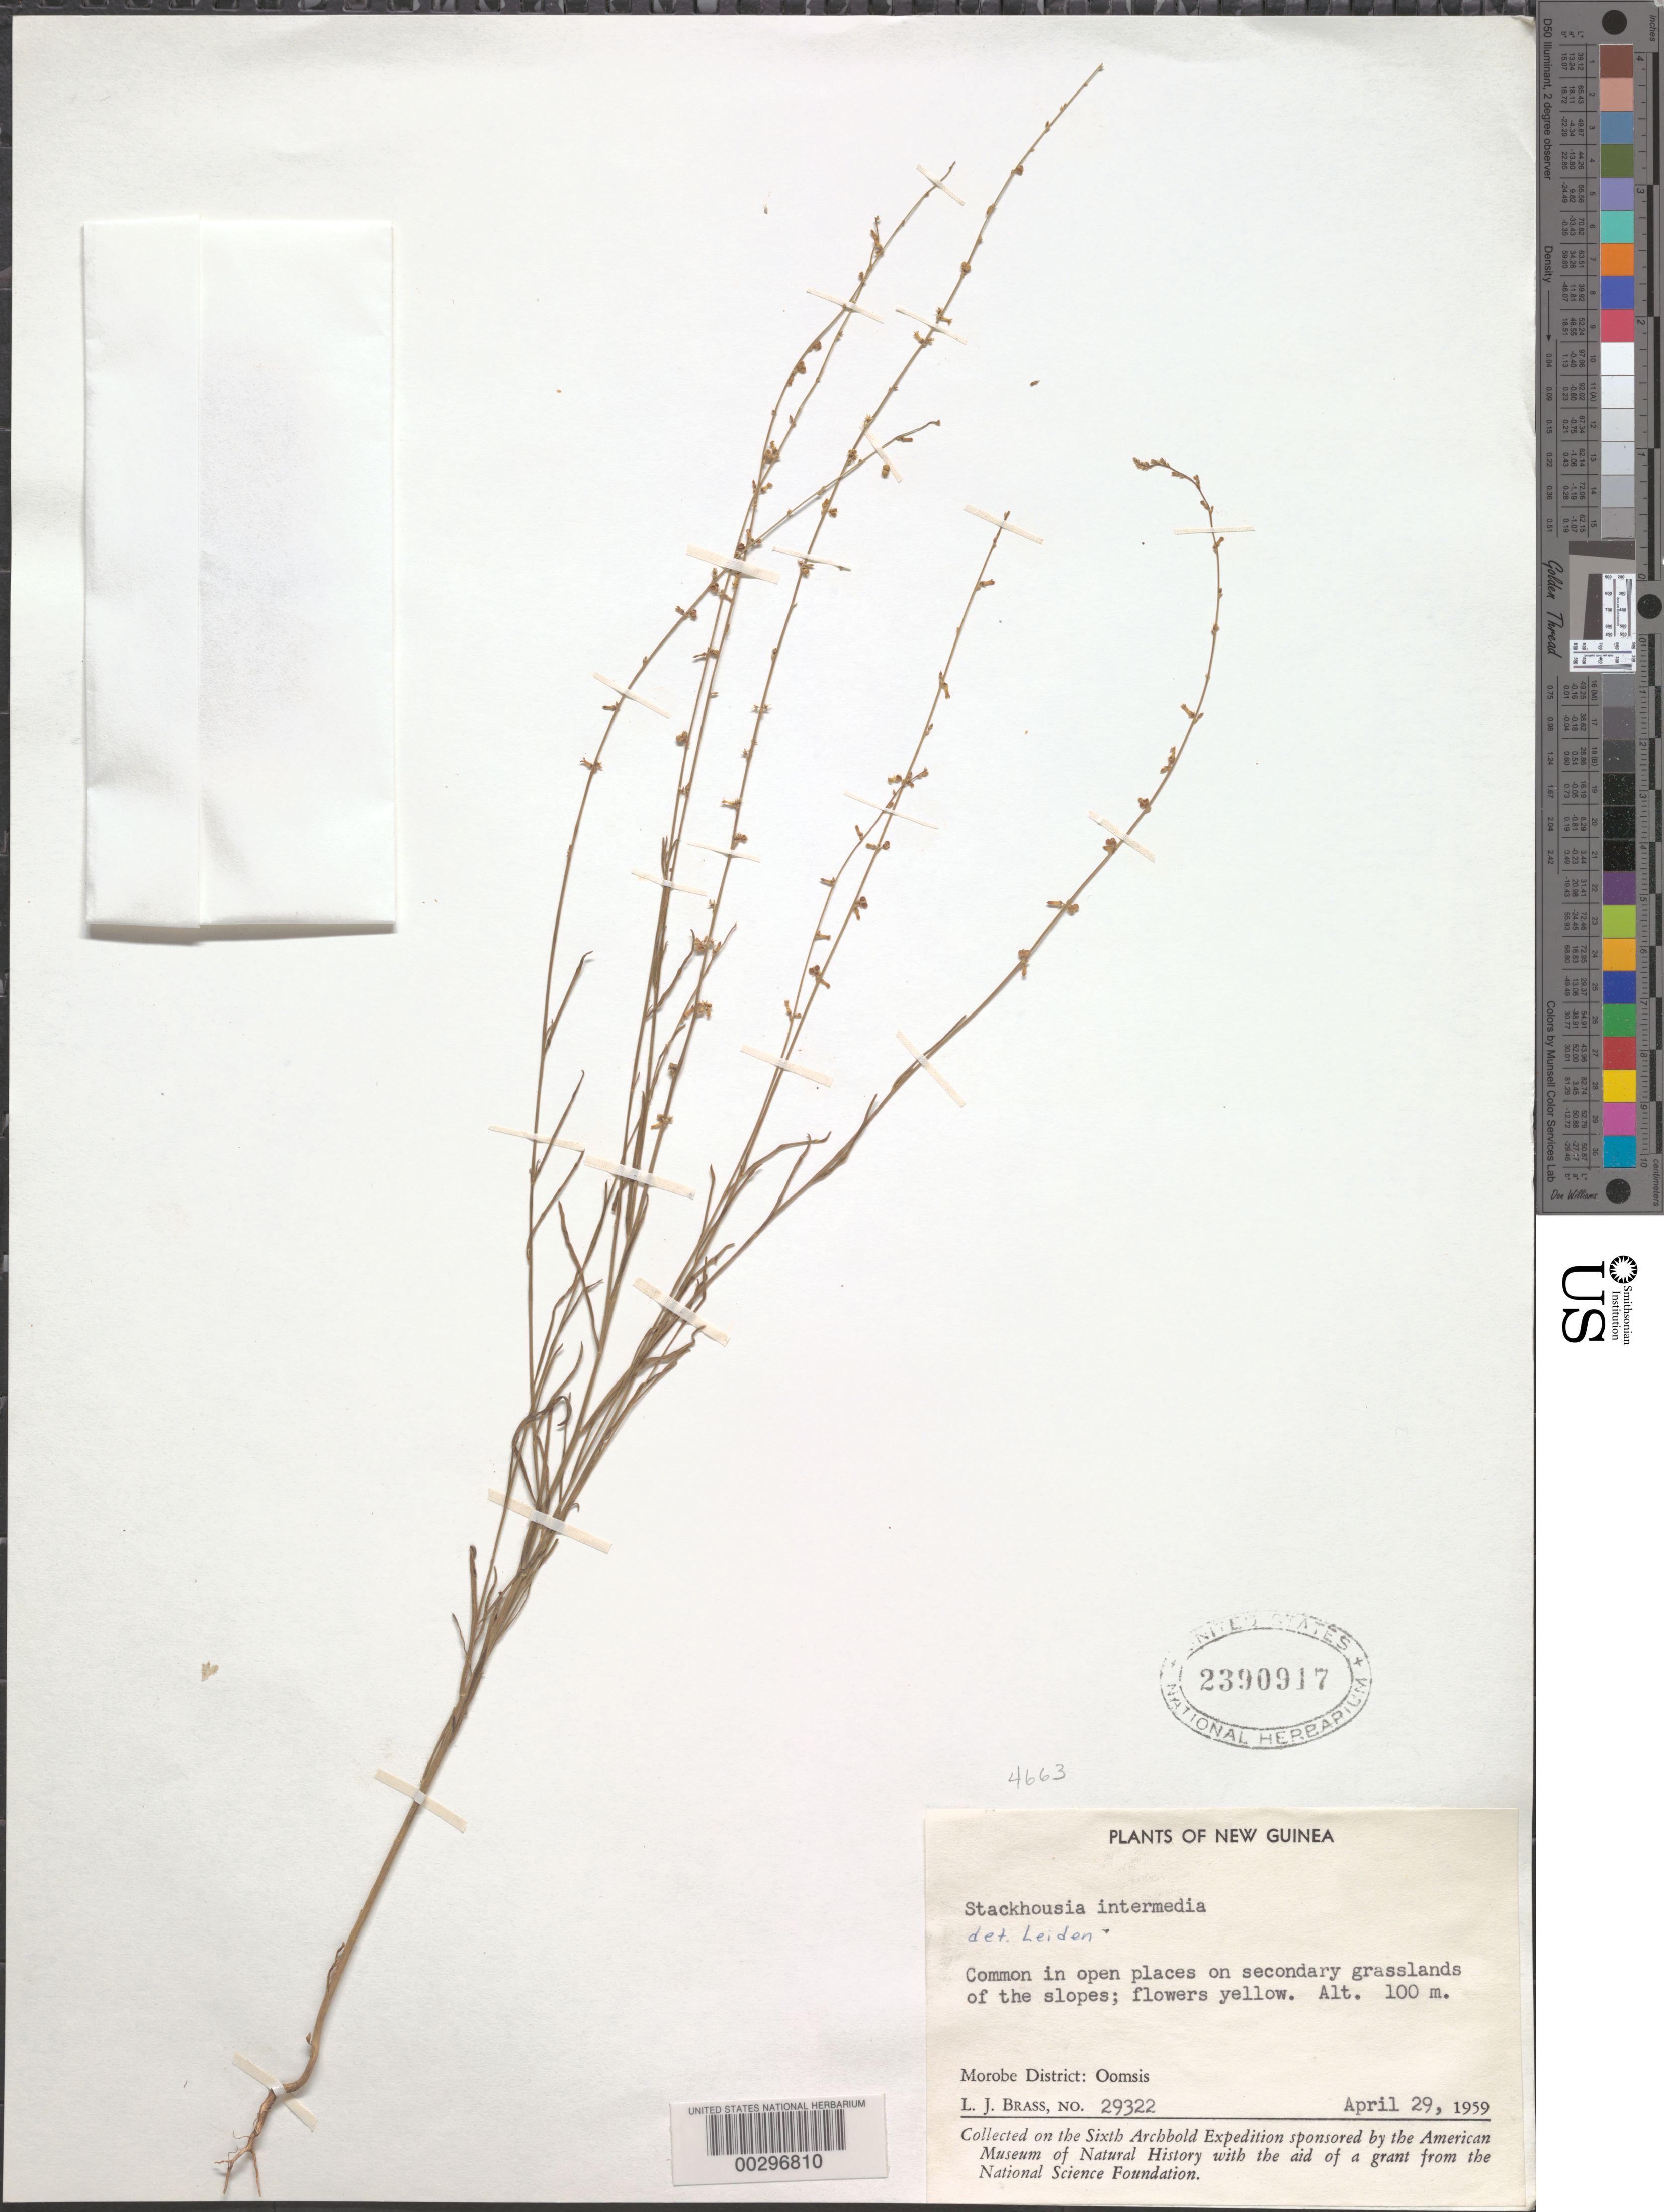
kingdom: Plantae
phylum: Tracheophyta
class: Magnoliopsida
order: Celastrales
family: Celastraceae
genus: Stackhousia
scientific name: Stackhousia intermedia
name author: F.M. Bailey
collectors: L. J. Brass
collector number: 29322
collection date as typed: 29 Apr 1959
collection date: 1959-04-29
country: Papua New Guinea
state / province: Morobe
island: New Guinea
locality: Morobe dist., oomsis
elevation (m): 100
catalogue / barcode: US 2390917